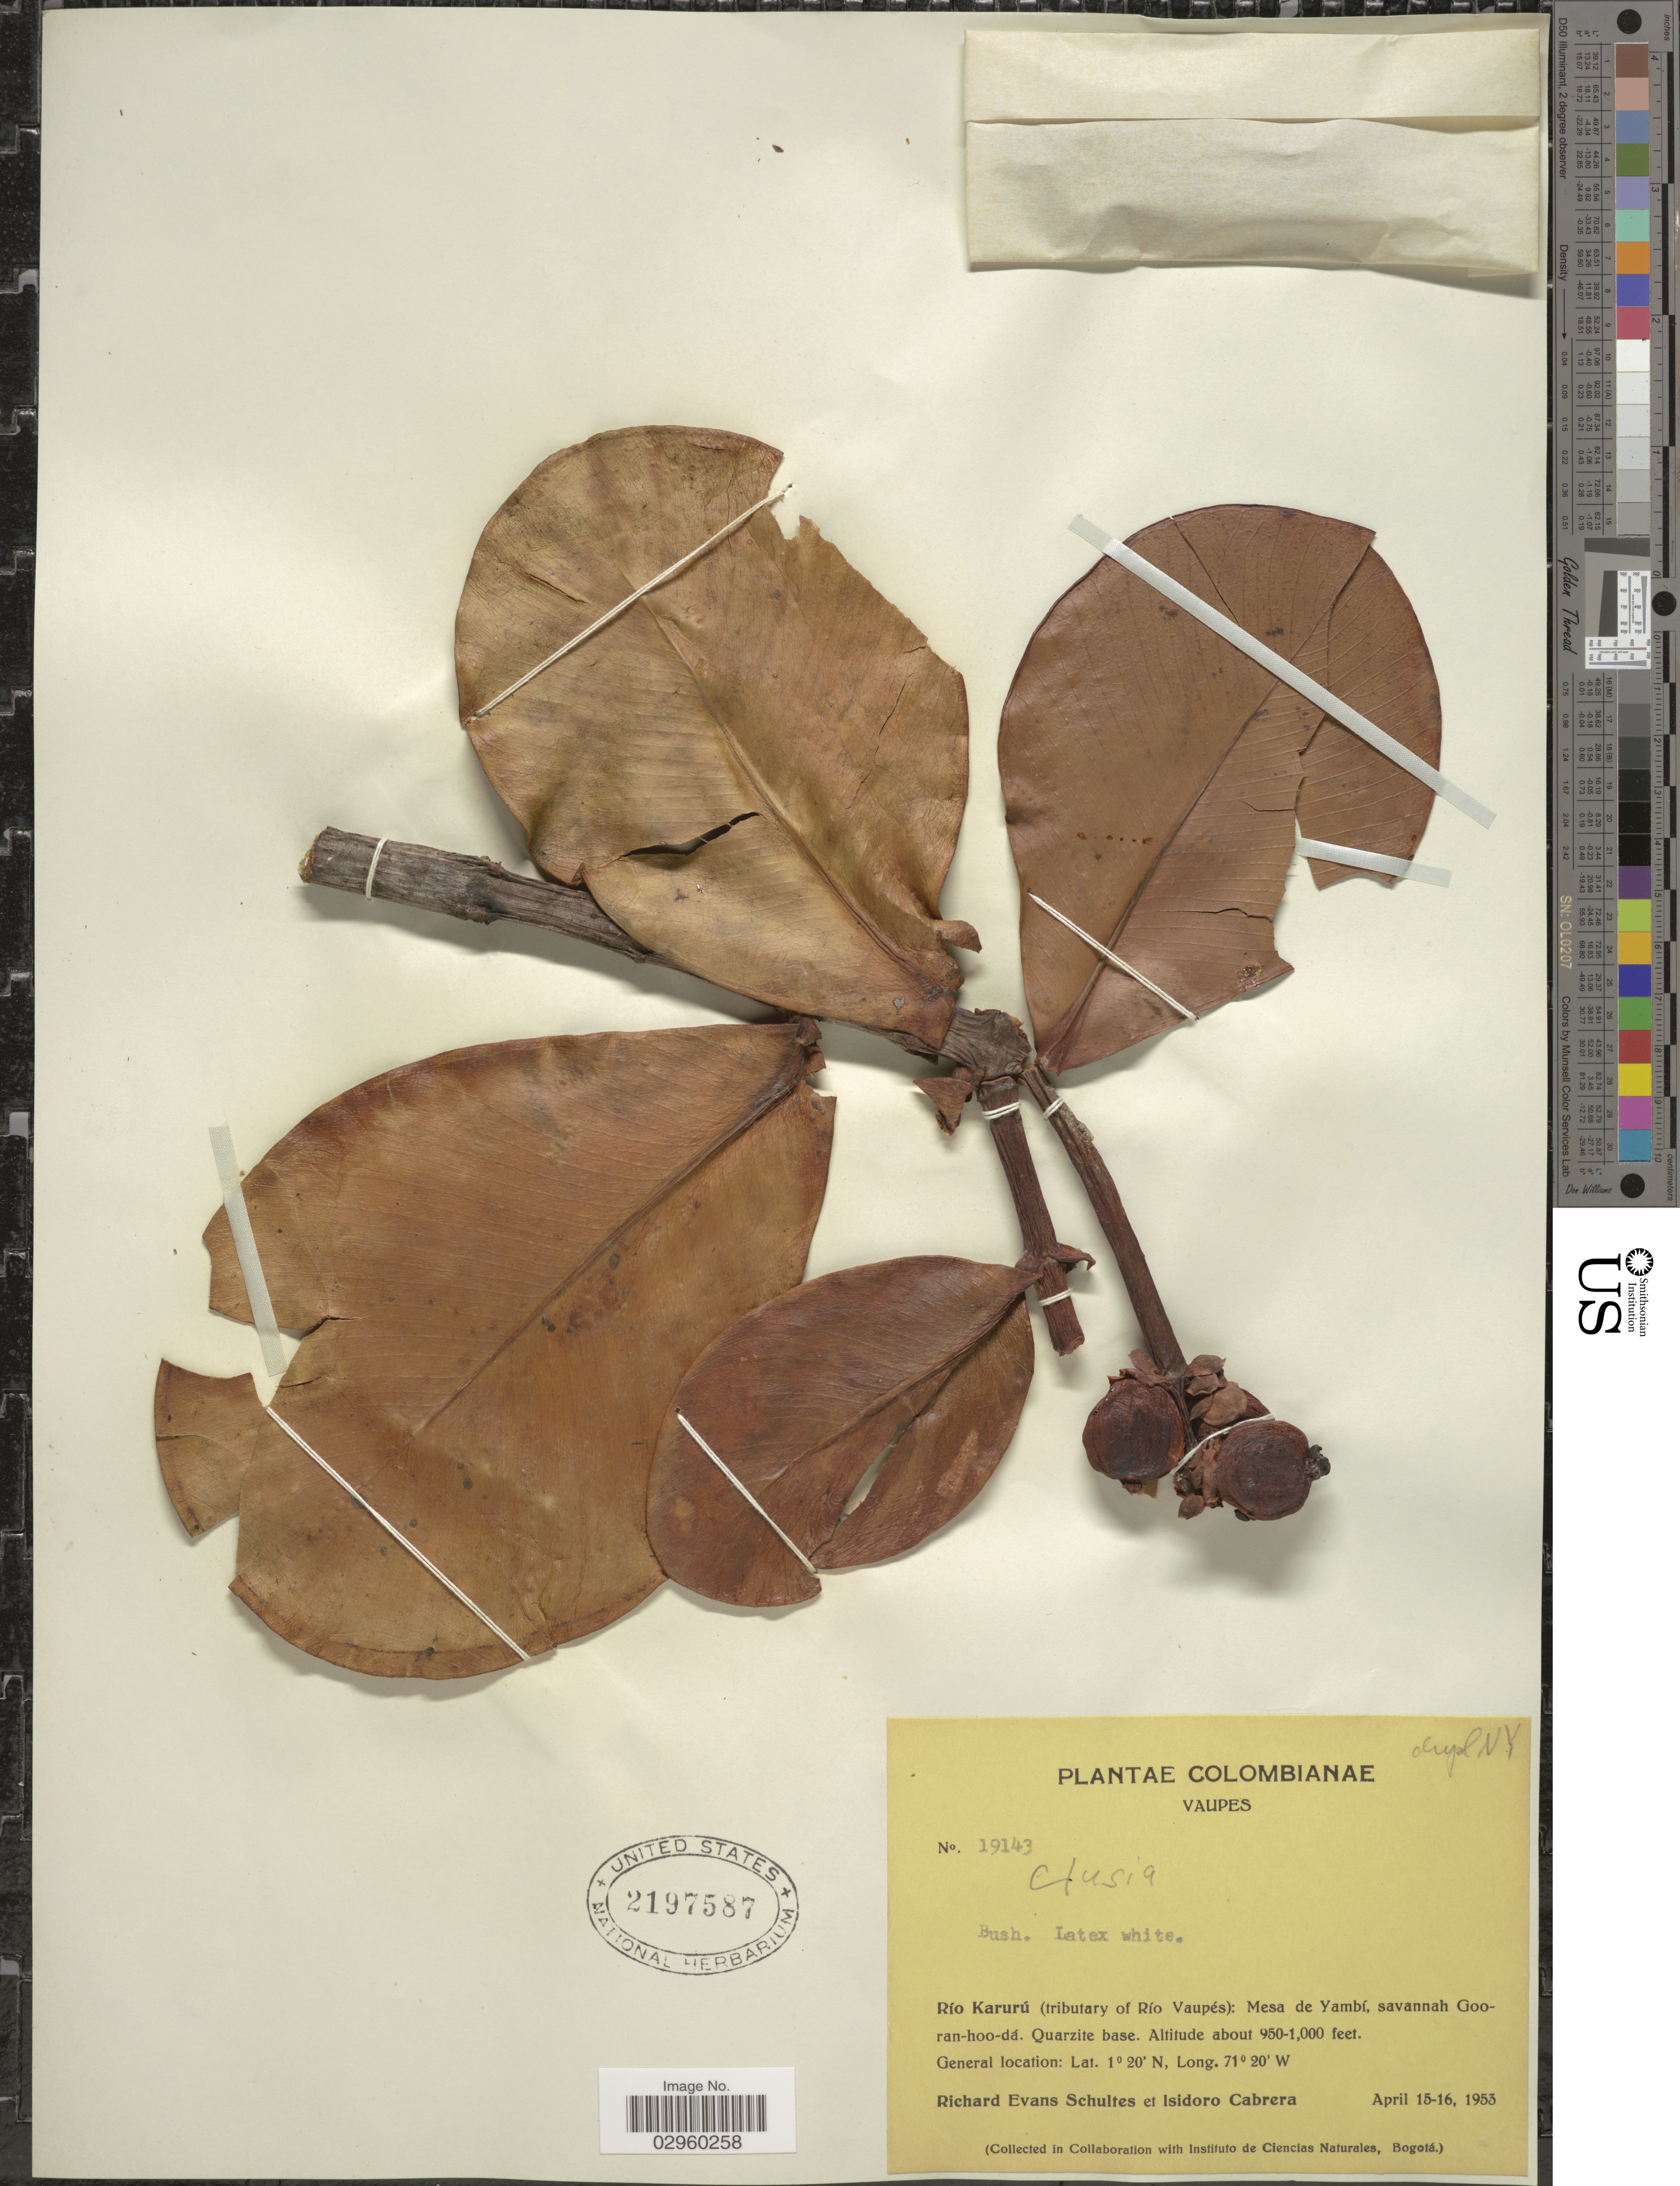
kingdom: Plantae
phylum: Tracheophyta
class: Magnoliopsida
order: Malpighiales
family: Clusiaceae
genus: Clusia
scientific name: Clusia sp.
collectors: R. E. Schultes & I. Cabrera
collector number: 19143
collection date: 1953-04-15/1953-04-16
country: Colombia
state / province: Vaupés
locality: Río Karurú (tributary of Río Vaupés): Mesa de Yambí, savannah Gooran-hoo-dá. Quartzite base.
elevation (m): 290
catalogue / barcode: US 2197587